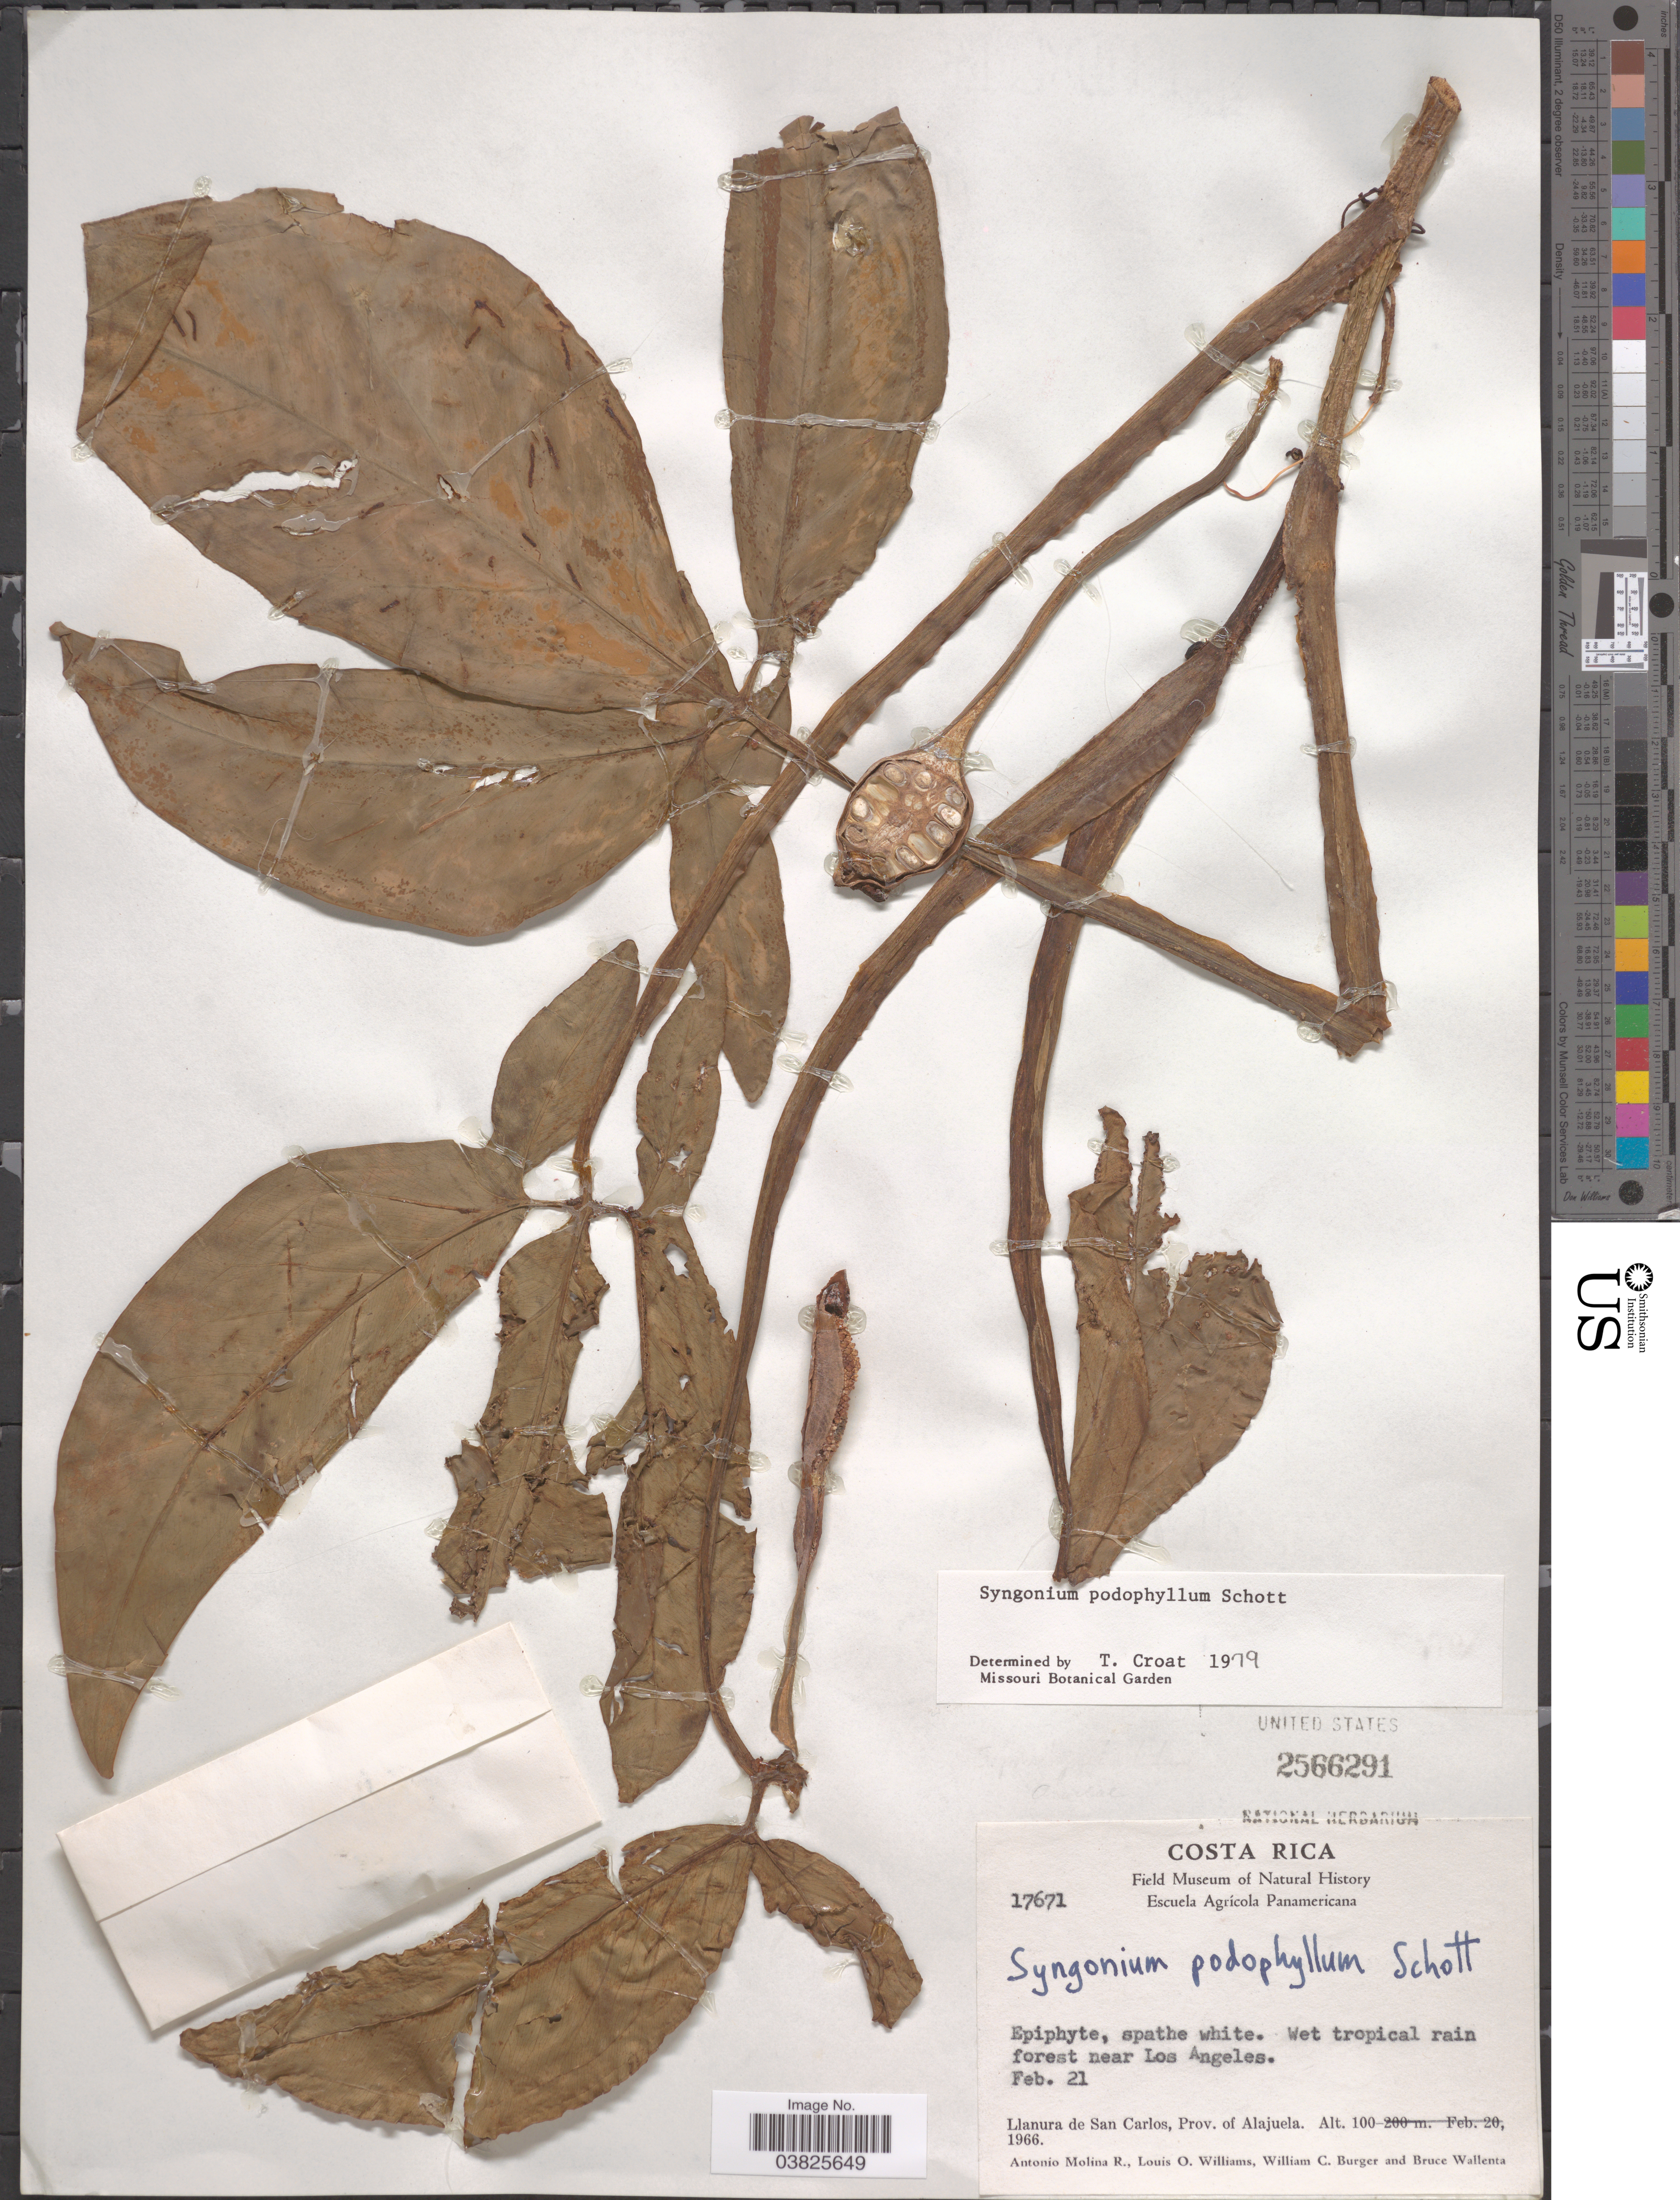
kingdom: Plantae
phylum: Tracheophyta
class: Liliopsida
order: Alismatales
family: Araceae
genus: Syngonium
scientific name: Syngonium podophyllum 'Lemon-Lime'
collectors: A. Molina R., L. O. Williams, W. Burger & B. Wallenta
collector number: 17671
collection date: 1966-02-21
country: Costa Rica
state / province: Alajuela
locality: Near Los Angeles. Llanura de San Carlos.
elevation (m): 100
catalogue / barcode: US 2566291